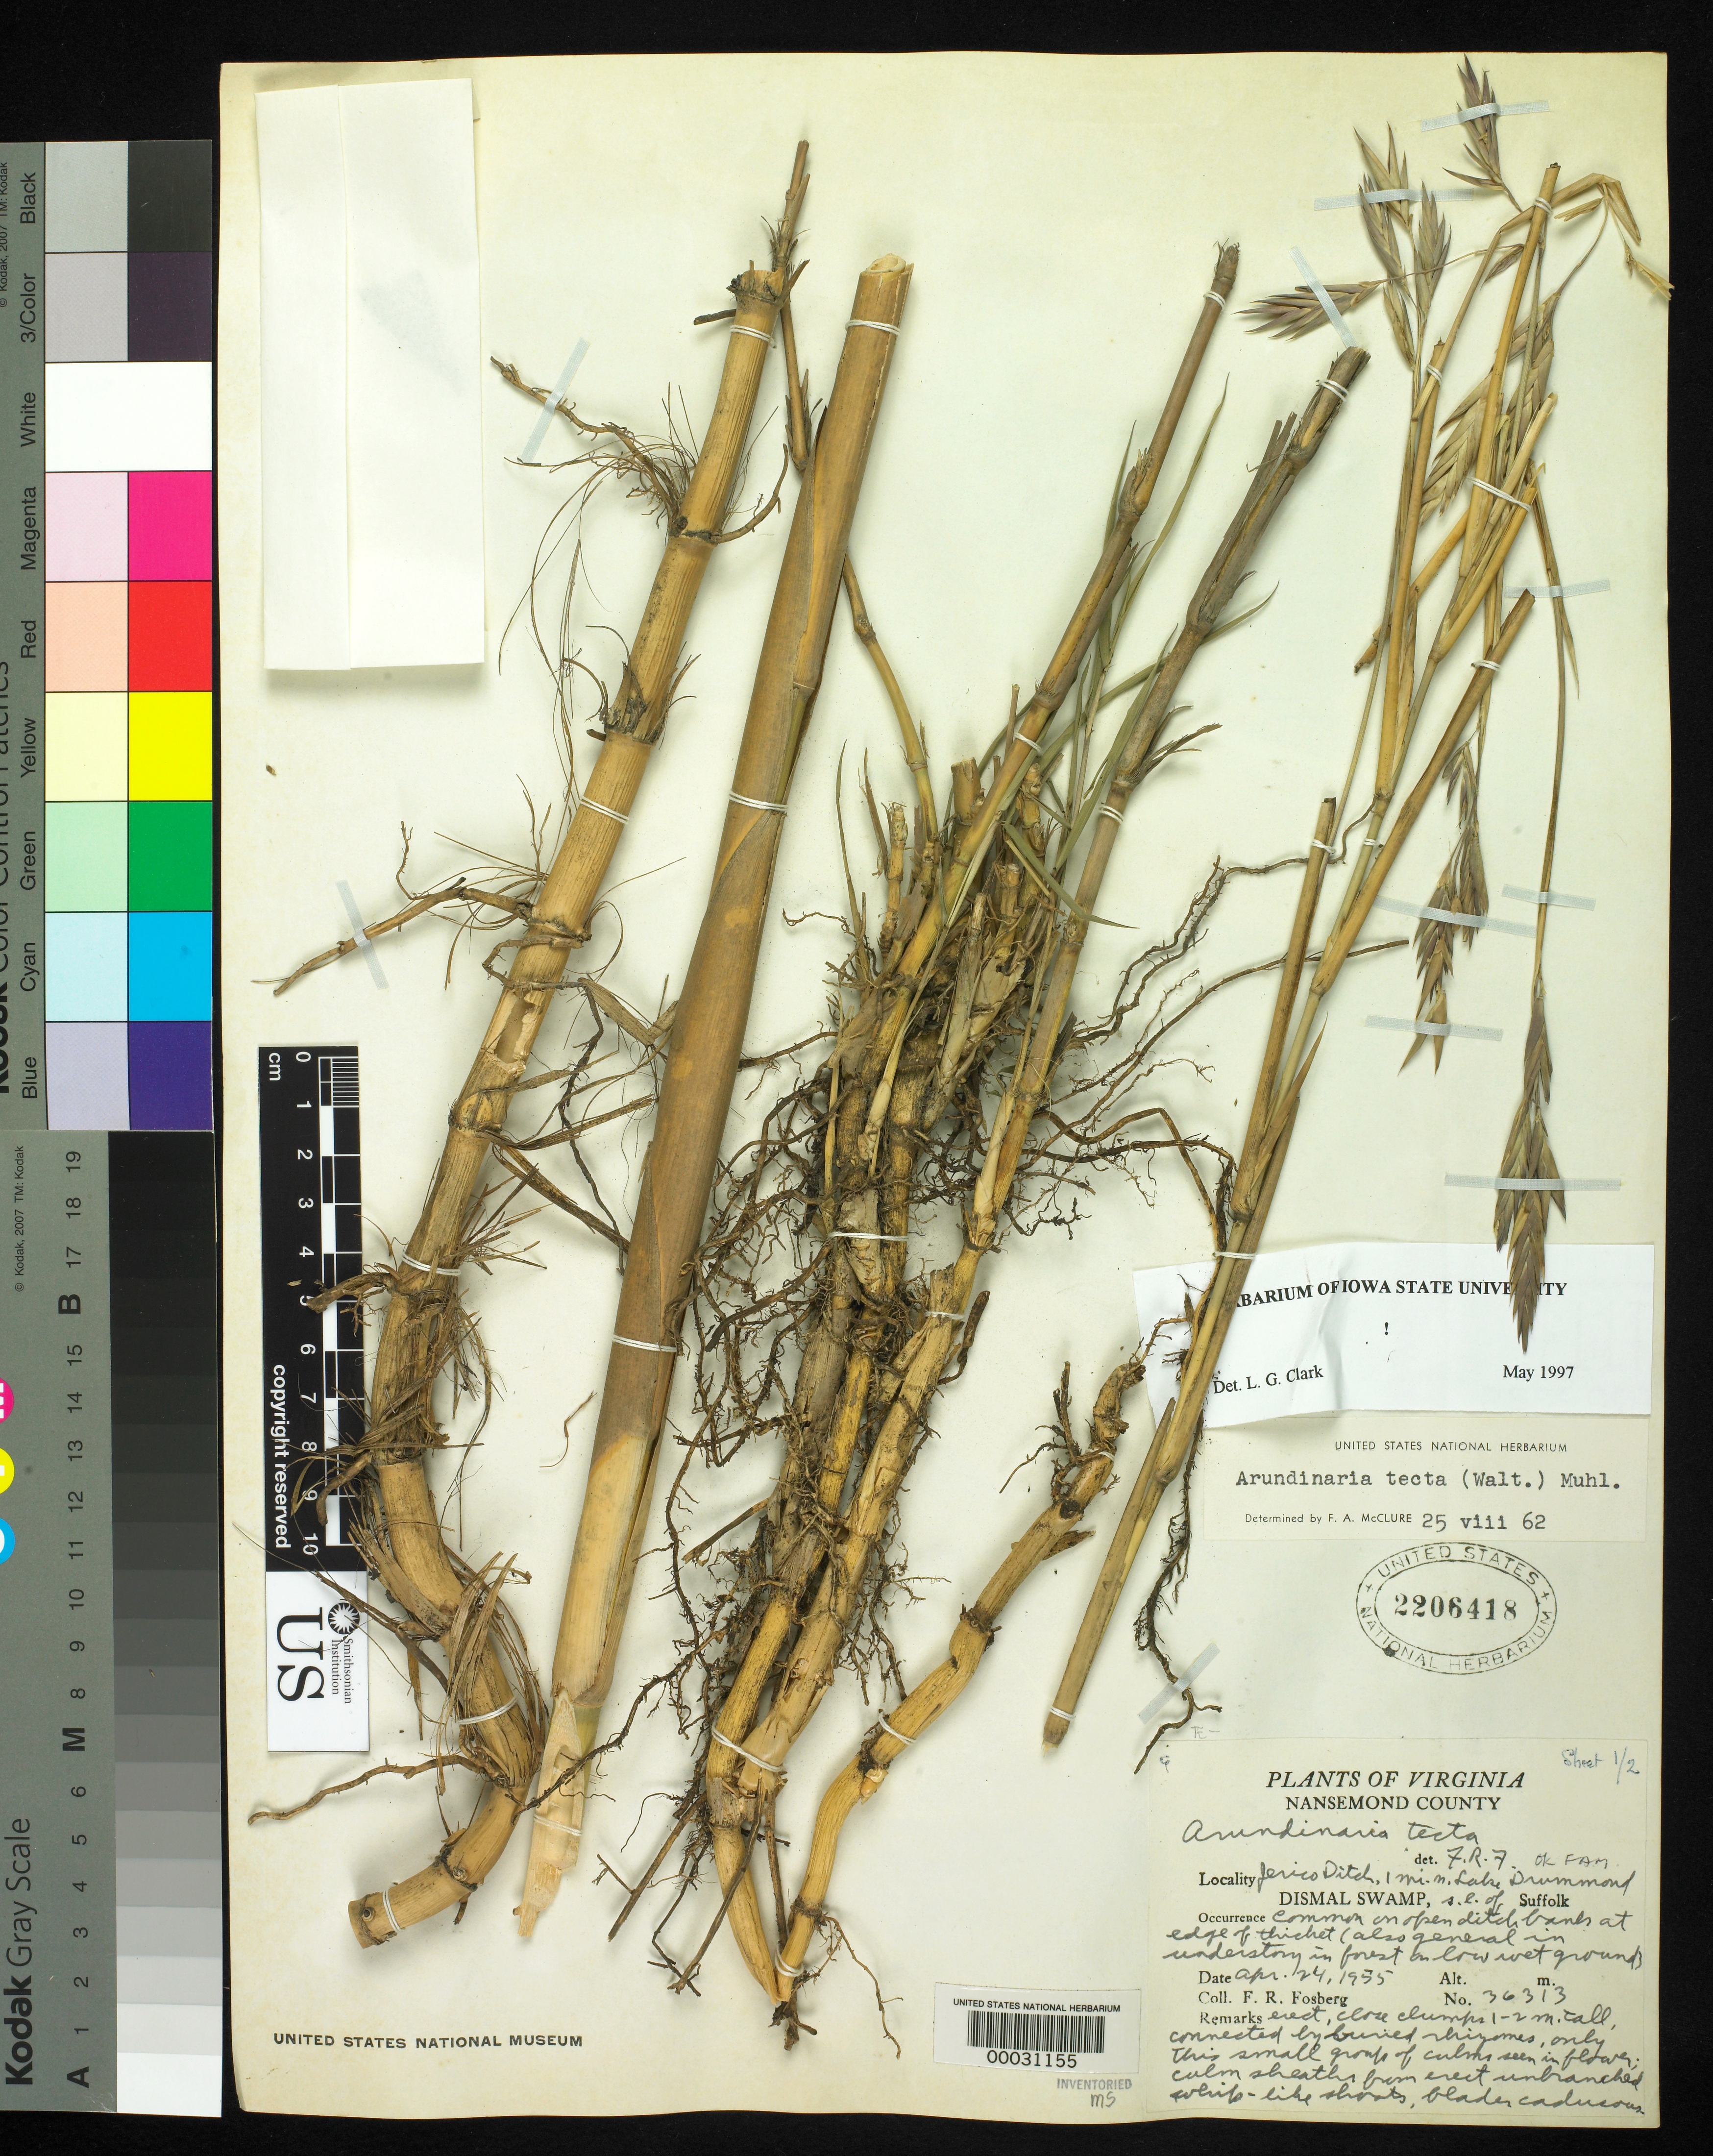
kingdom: Plantae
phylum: Tracheophyta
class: Liliopsida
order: Poales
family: Poaceae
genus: Arundinaria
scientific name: Arundinaria tecta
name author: (Walter) Muhl.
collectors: F. R. Fosberg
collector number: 36313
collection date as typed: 24 Apr 1955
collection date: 1955-04-24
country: United States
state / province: Virginia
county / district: City of Suffolk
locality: Nansemond county, great dismal swamp. [nansemond county is now part of suffolk city.]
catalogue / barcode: US 2206418